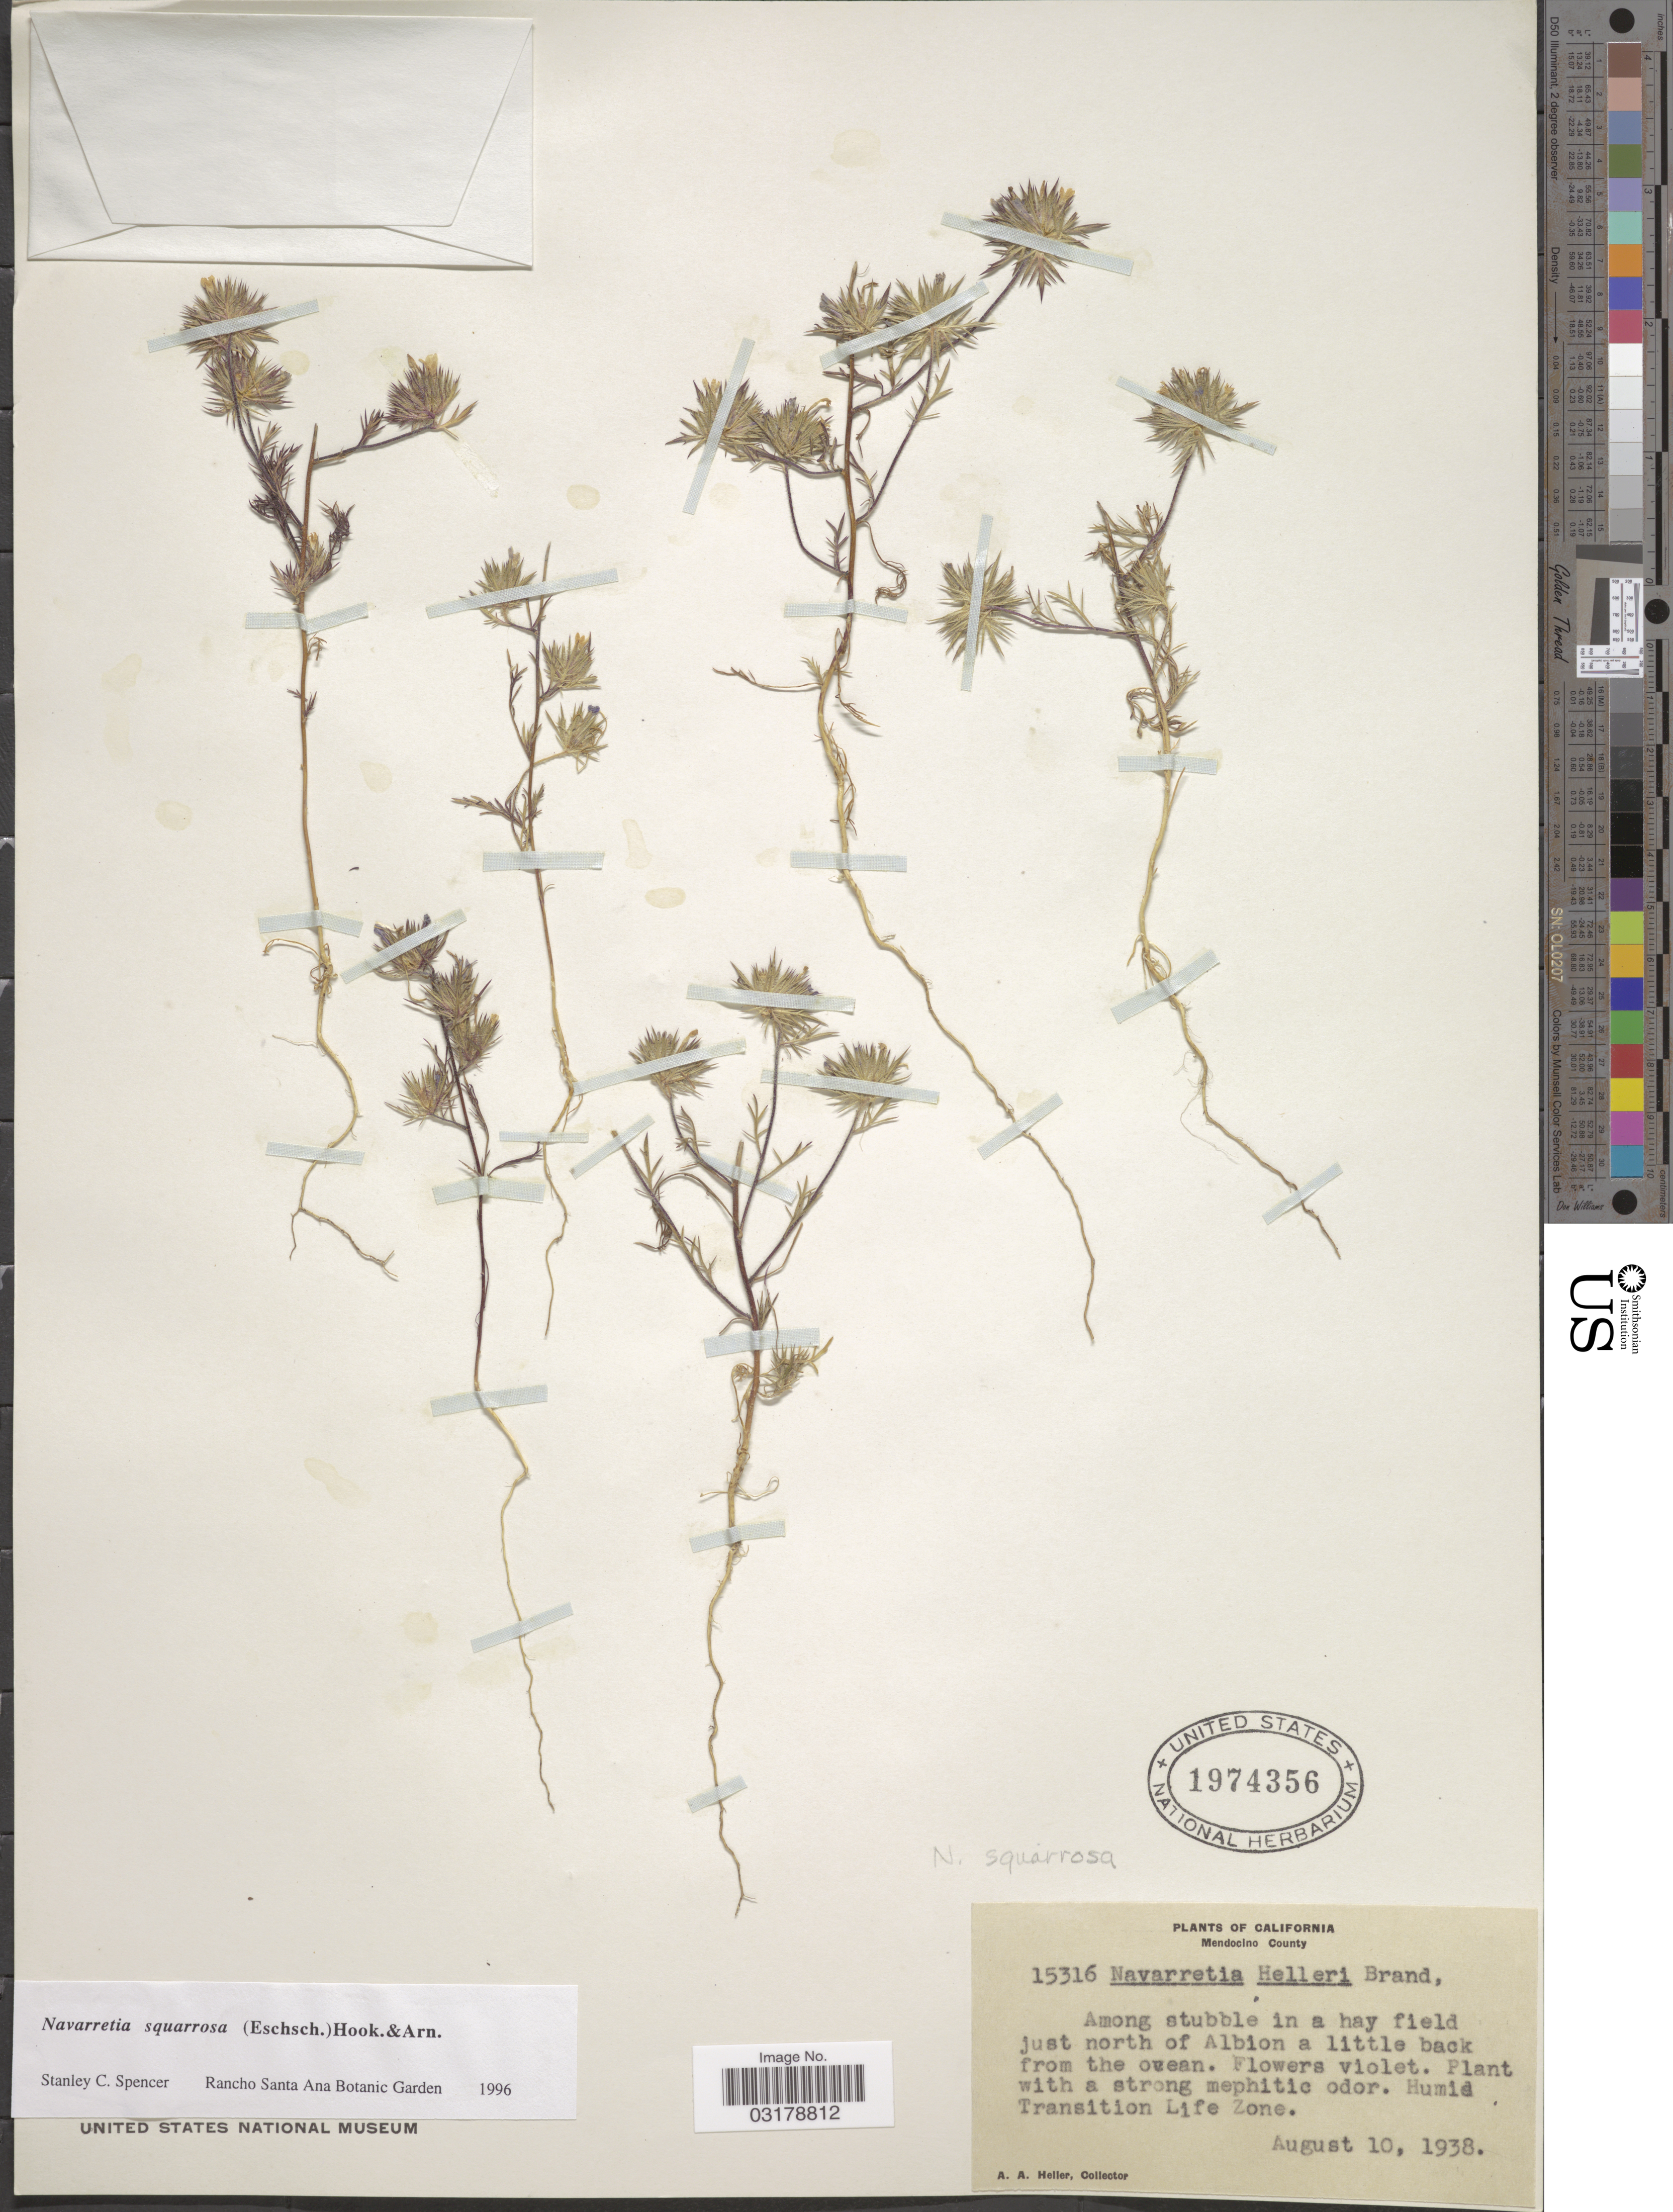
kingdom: Plantae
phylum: Tracheophyta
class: Magnoliopsida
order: Ericales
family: Polemoniaceae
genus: Navarretia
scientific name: Navarretia squarrosa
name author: (Eschsch.) Hook. & Arn.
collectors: A. A. Heller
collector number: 15316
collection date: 1938-08-10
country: United States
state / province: California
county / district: Mendocino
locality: Mendocino County. Among stubble in a hay field just north of Albion a little back from the ocean. Transition Life Zone.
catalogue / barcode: US 1974356